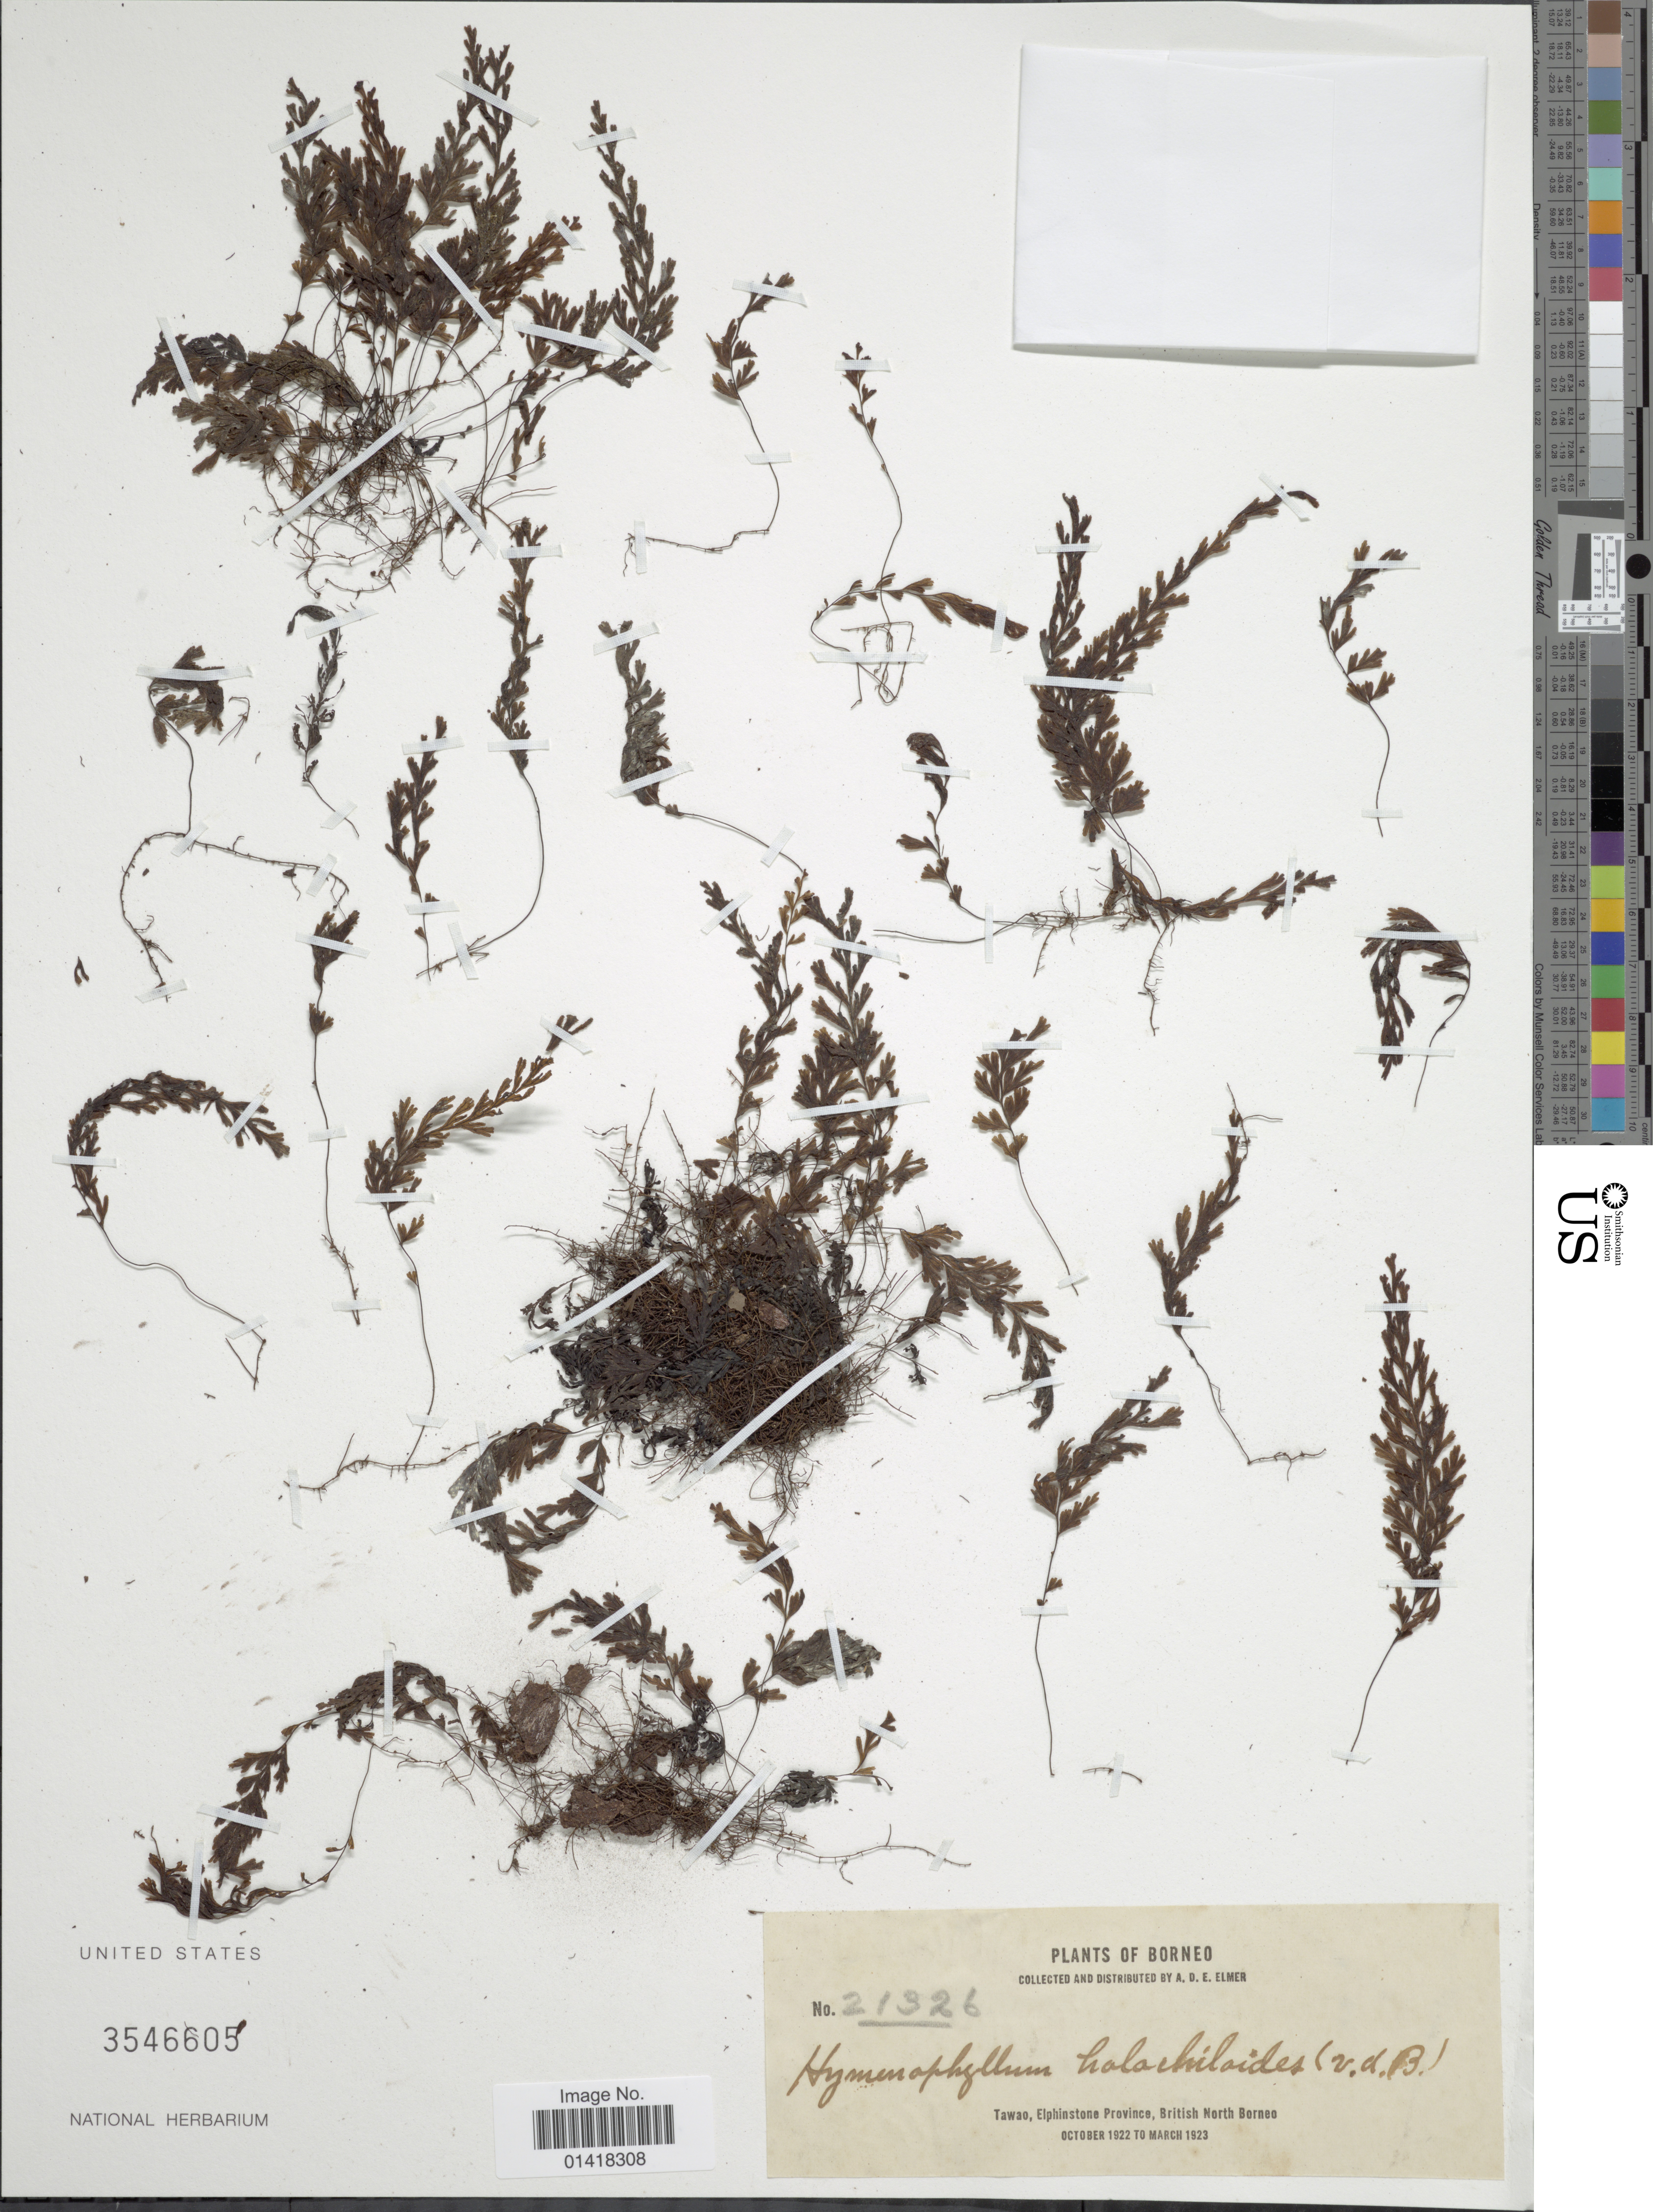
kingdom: Plantae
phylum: Tracheophyta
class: Polypodiopsida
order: Hymenophyllales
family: Hymenophyllaceae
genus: Hymenophyllum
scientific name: Hymenophyllum holochilum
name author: (Bosch) C. Chr.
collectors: A. D. E. Elmer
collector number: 21326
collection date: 1922-10/1923-03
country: Malaysia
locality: Borneo. Tawao, Elphinstone Province, British North Borneo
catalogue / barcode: US 3546605